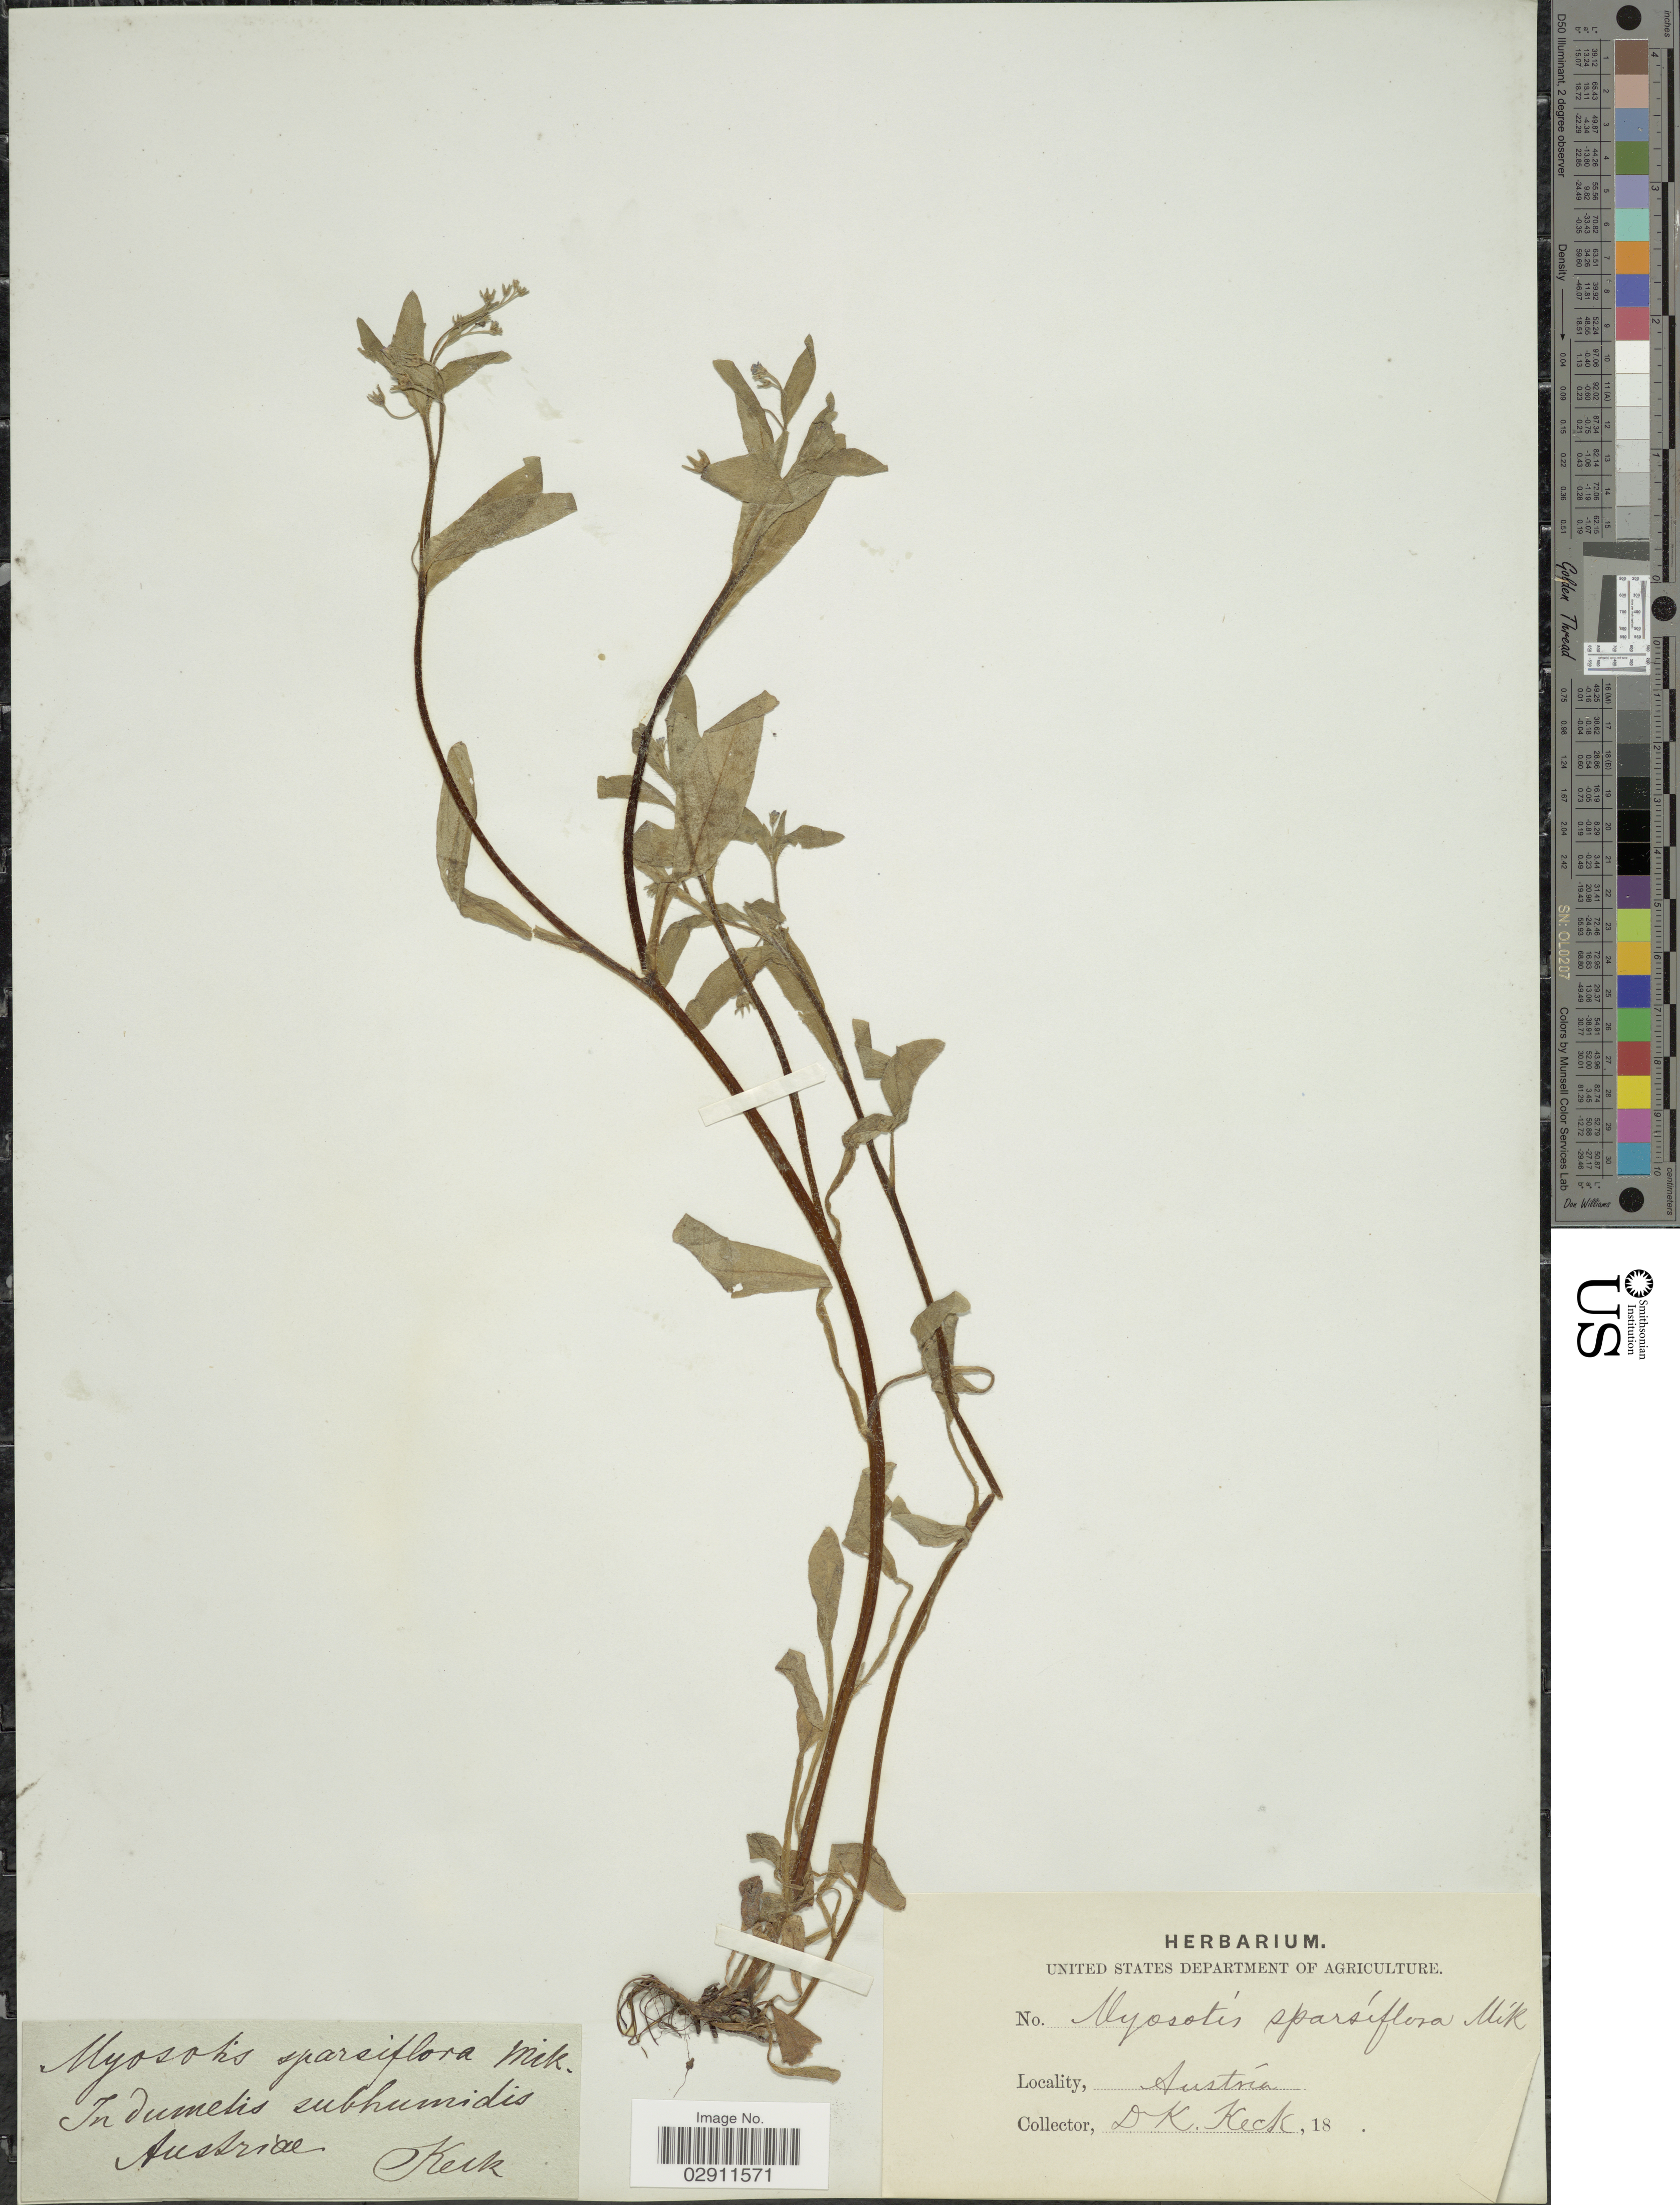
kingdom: Plantae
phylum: Tracheophyta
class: Magnoliopsida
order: Boraginales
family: Boraginaceae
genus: Myosotis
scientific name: Myosotis sparsiflora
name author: J.C. Mikan ex Pohl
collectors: D. Keck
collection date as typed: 18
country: Austria